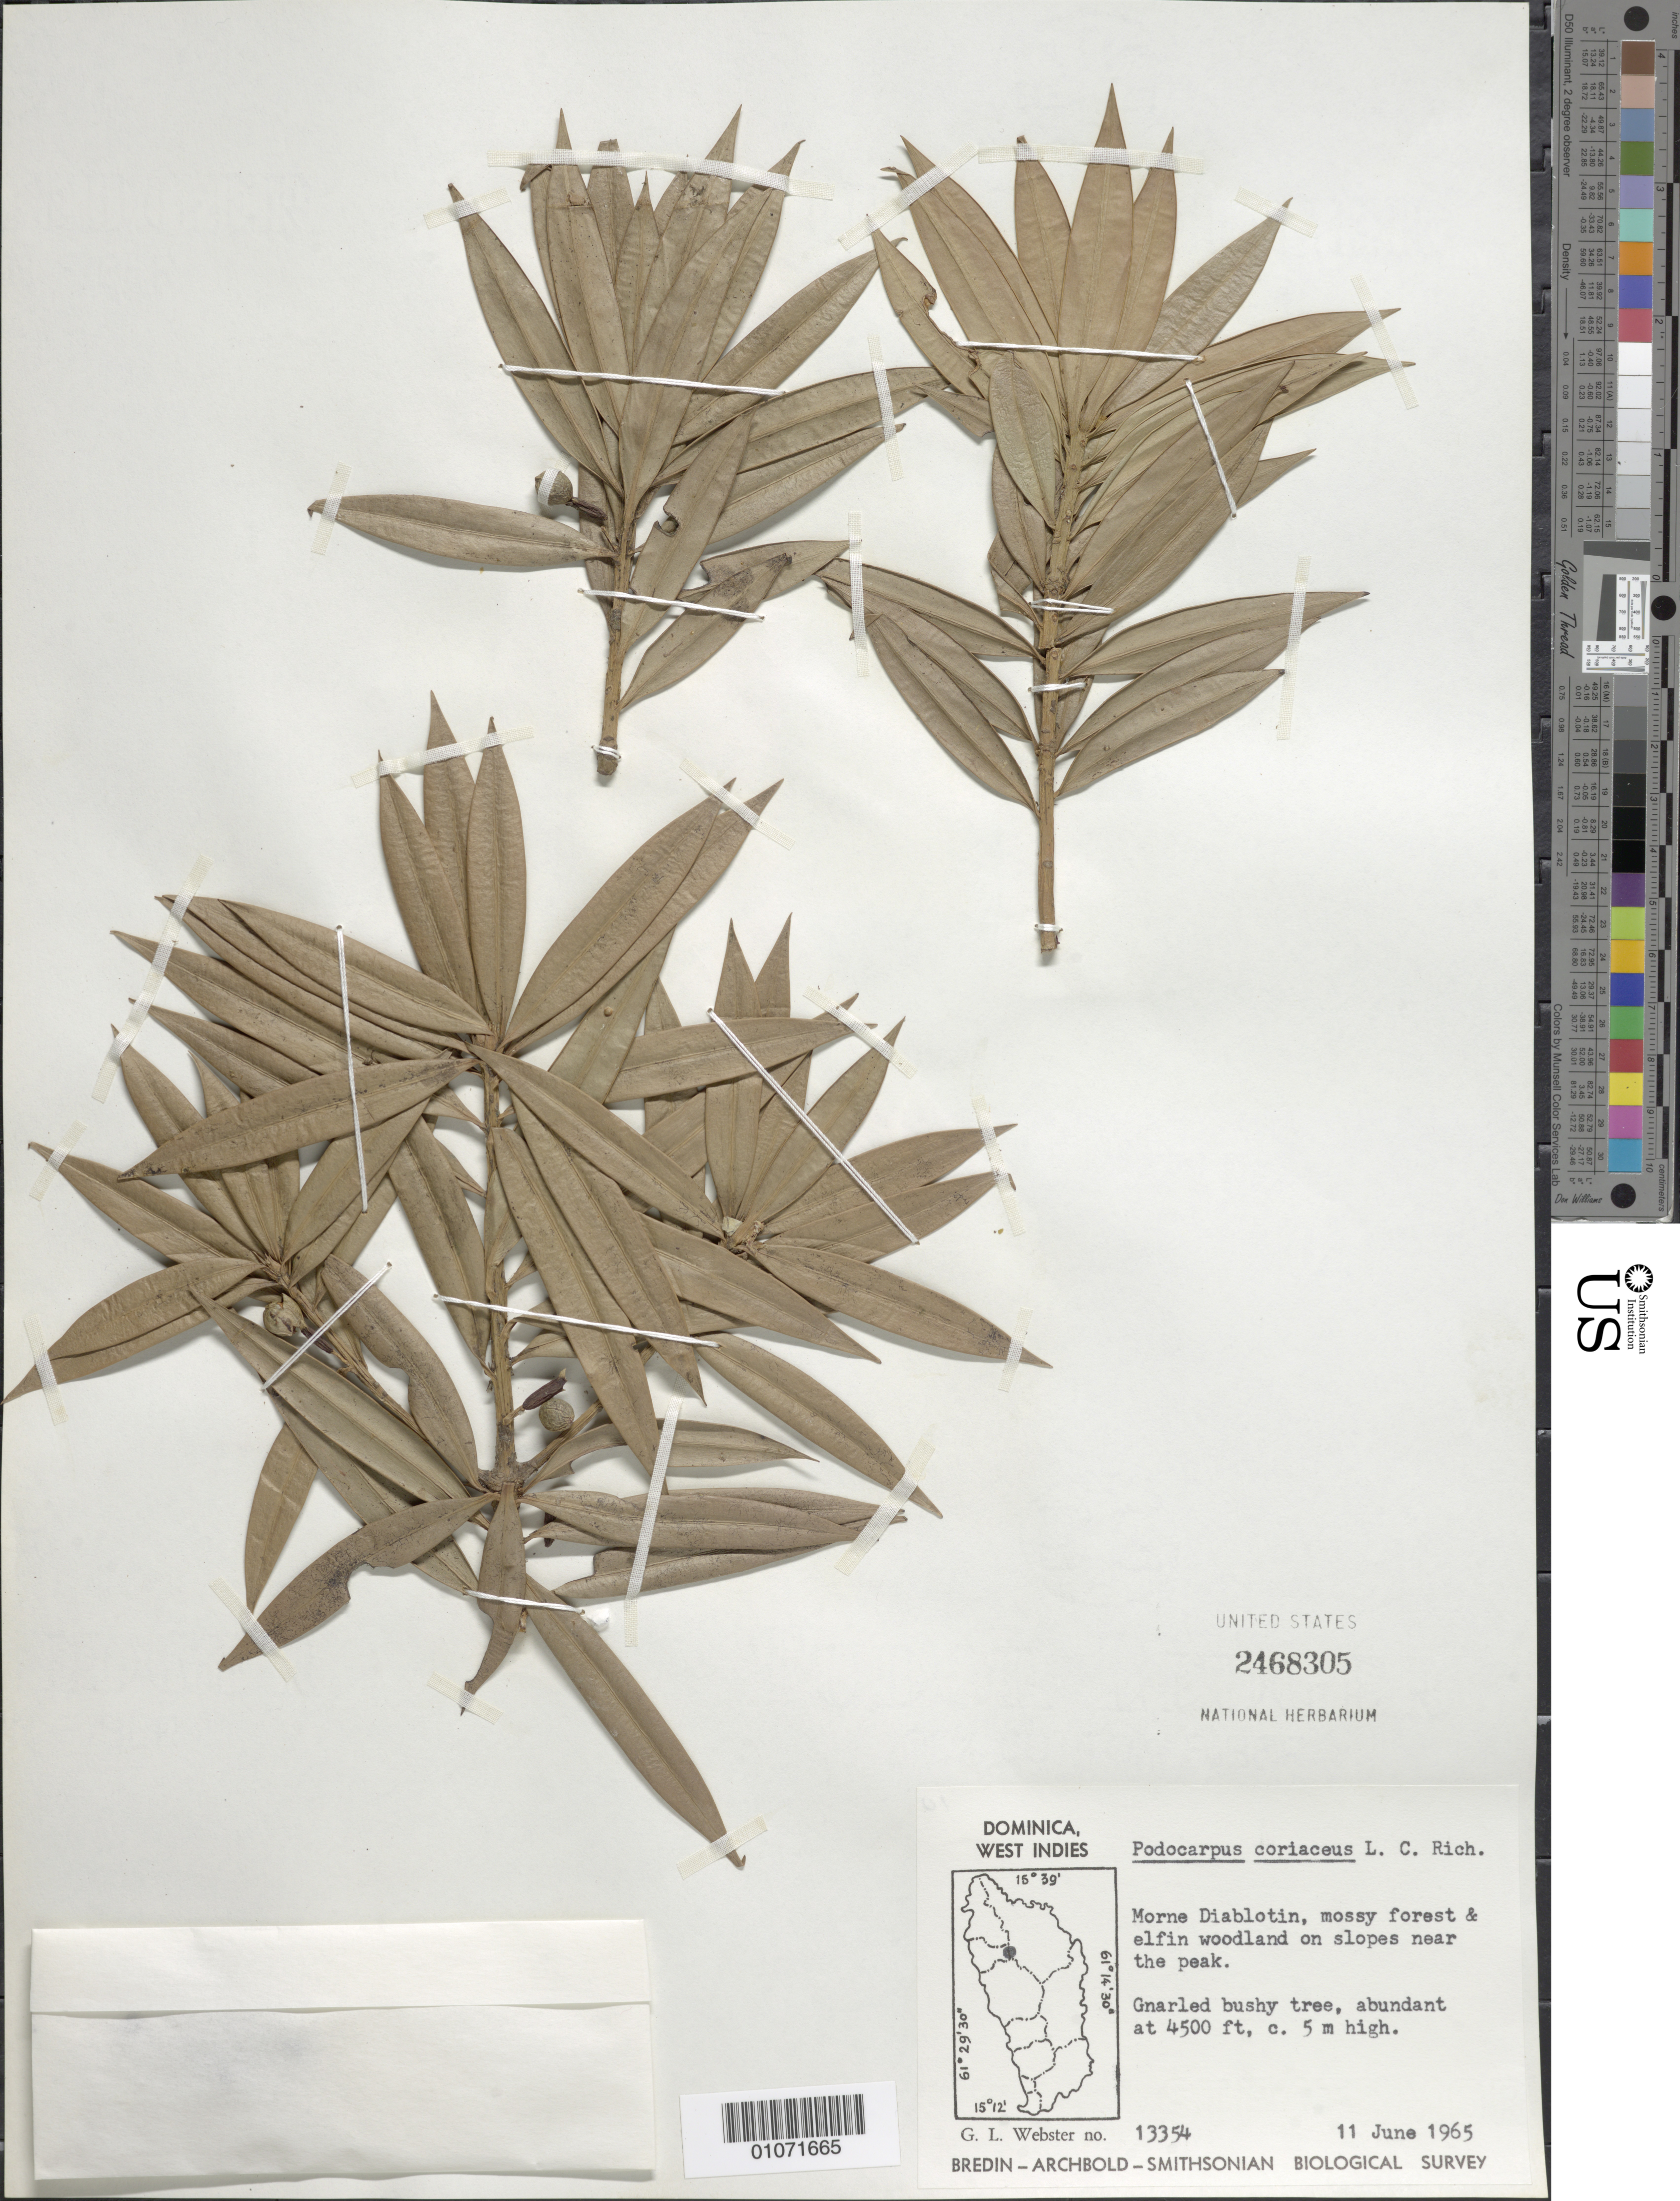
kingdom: Plantae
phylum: Tracheophyta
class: Pinopsida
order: Pinales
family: Podocarpaceae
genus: Podocarpus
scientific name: Podocarpus coriaceus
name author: Rich. & A. Rich.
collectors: G. L. Webster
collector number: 13354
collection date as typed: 11 Jun 1965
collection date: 1965-06-11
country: Dominica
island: Dominica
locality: Morne Diablotin, mossy forest aand elfin woodland on slpoes near the peak.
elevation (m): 1372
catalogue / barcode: US 2468309